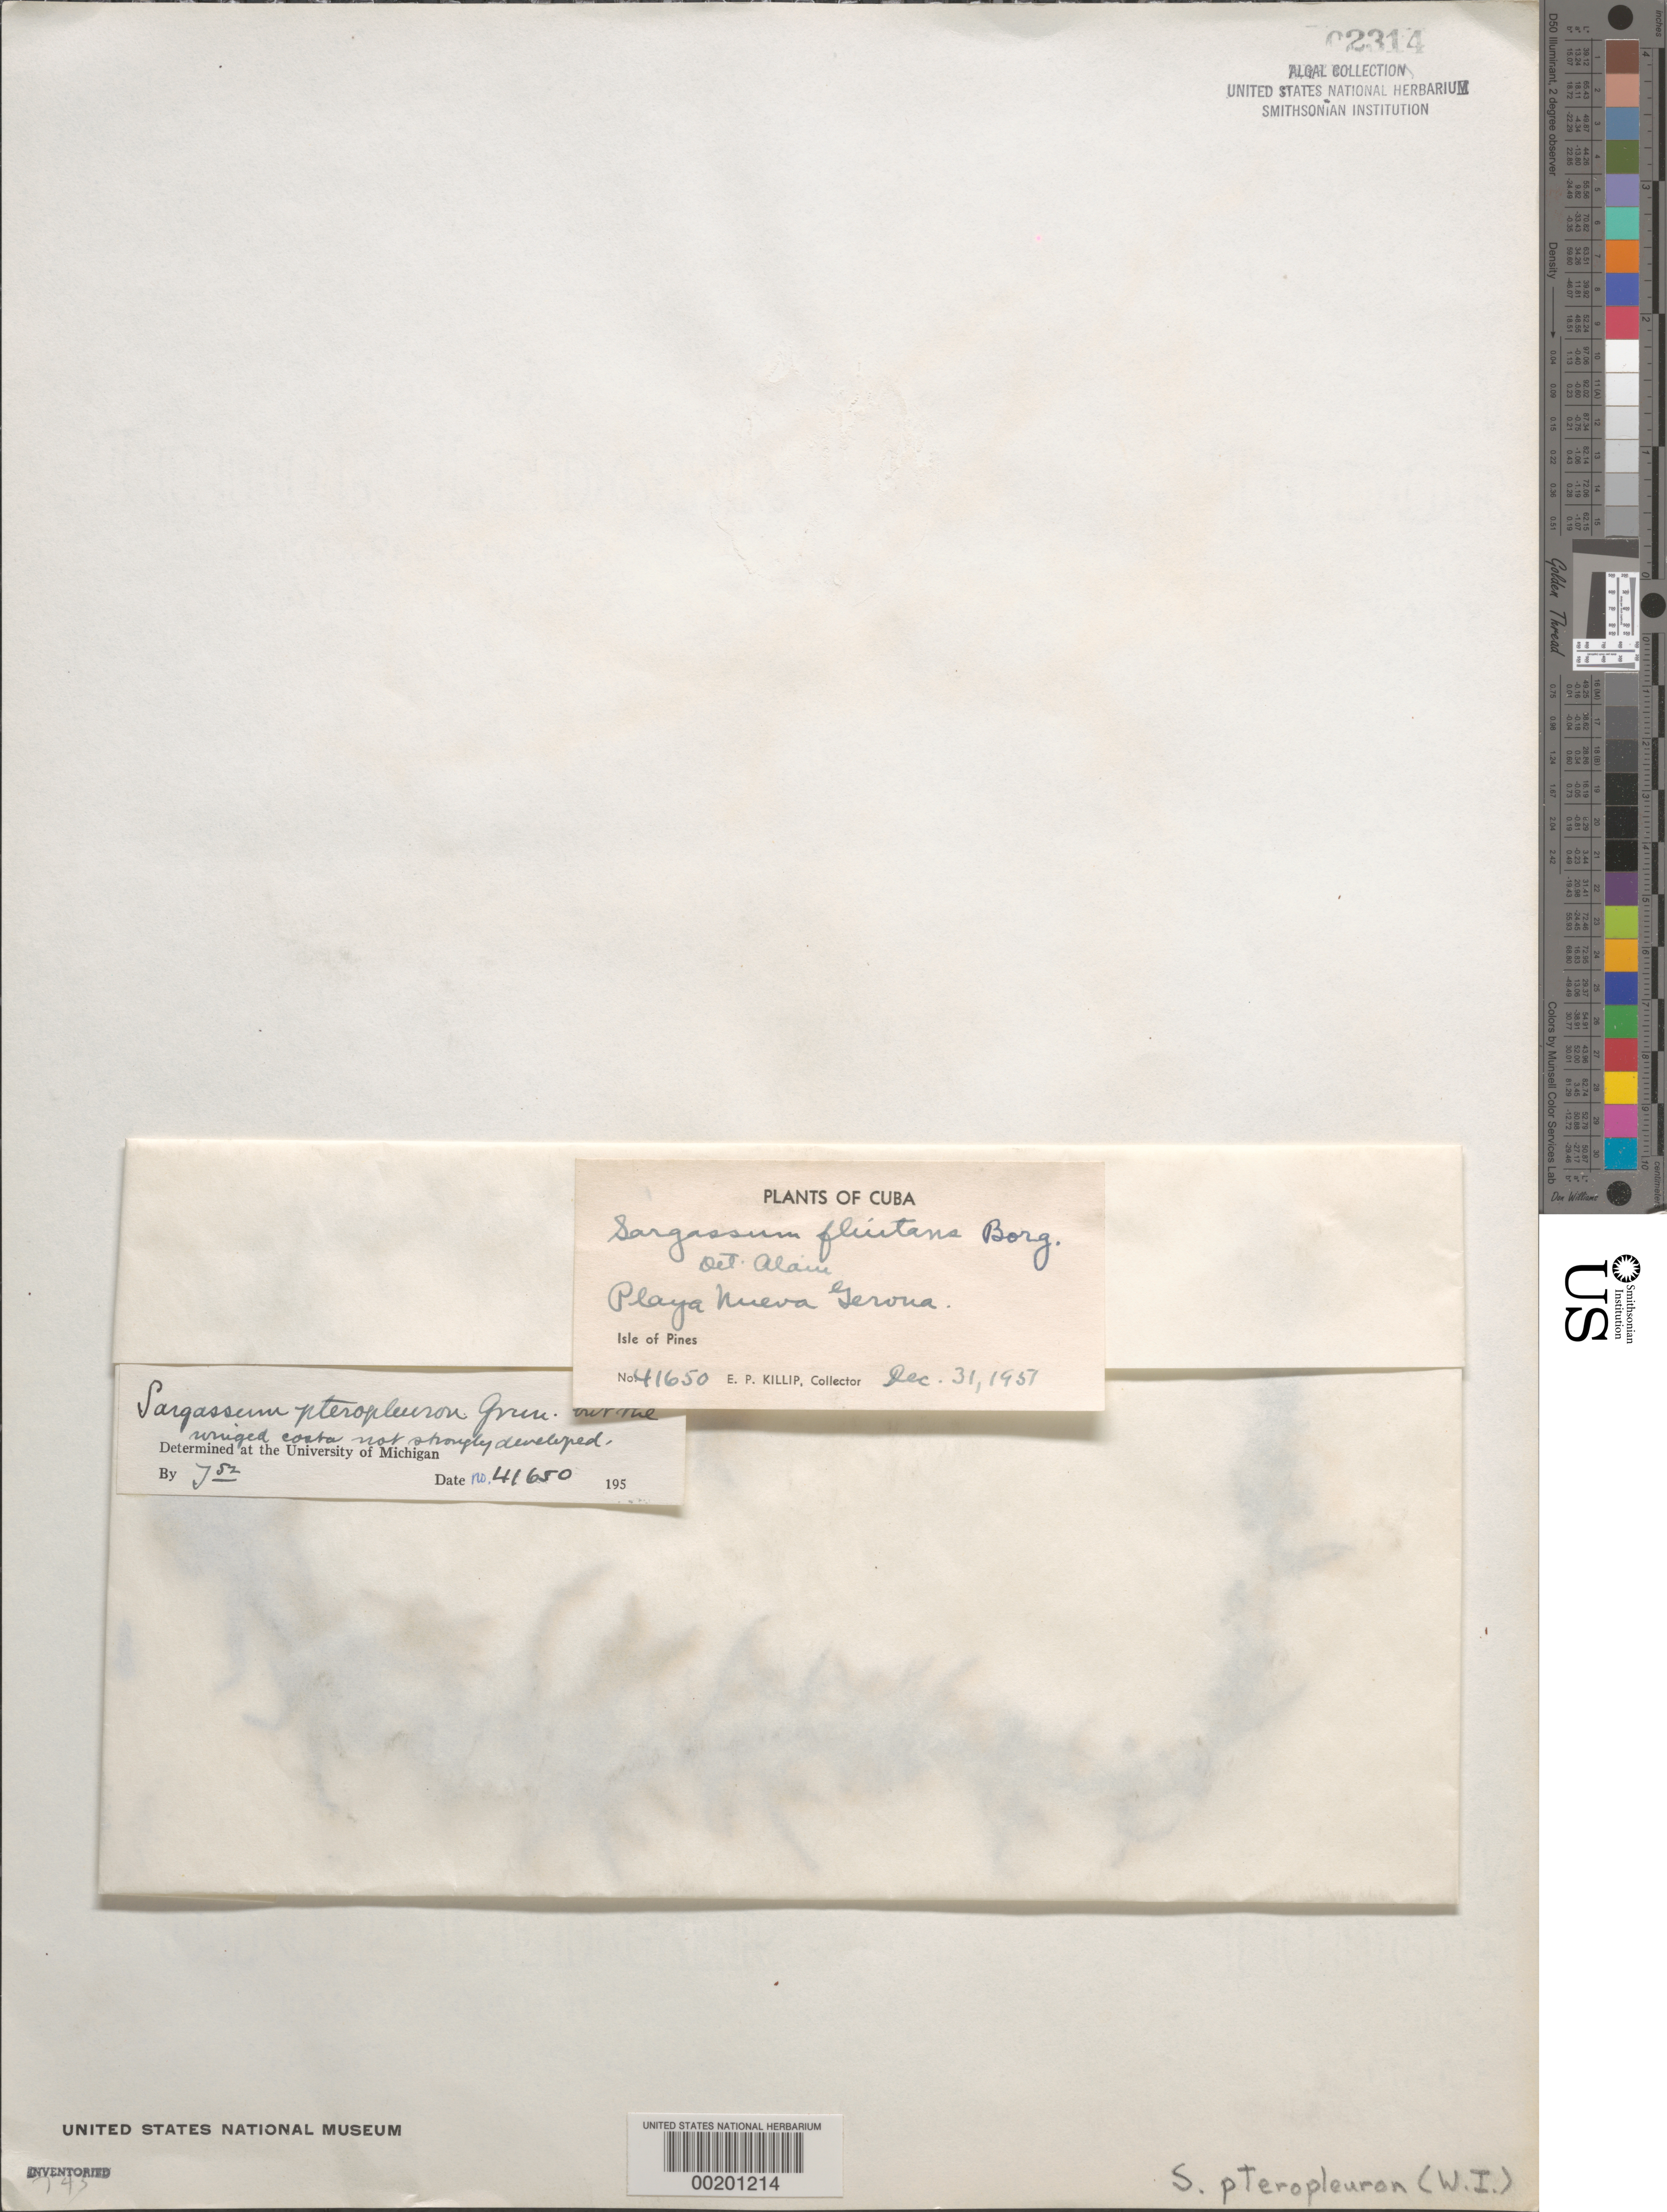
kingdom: Chromista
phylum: Ochrophyta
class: Phaeophyceae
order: Fucales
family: Sargassaceae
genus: Sargassum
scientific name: Sargassum pteropleuron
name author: Grunow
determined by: Taylor, William R.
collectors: E. P. Killip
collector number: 41650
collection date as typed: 31 Dec 1951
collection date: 1951-12-31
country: Cuba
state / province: Isla de La Juventud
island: Isla de la Juventud (Isle of Pines)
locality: Playa Nueva Gerona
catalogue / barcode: US 2314